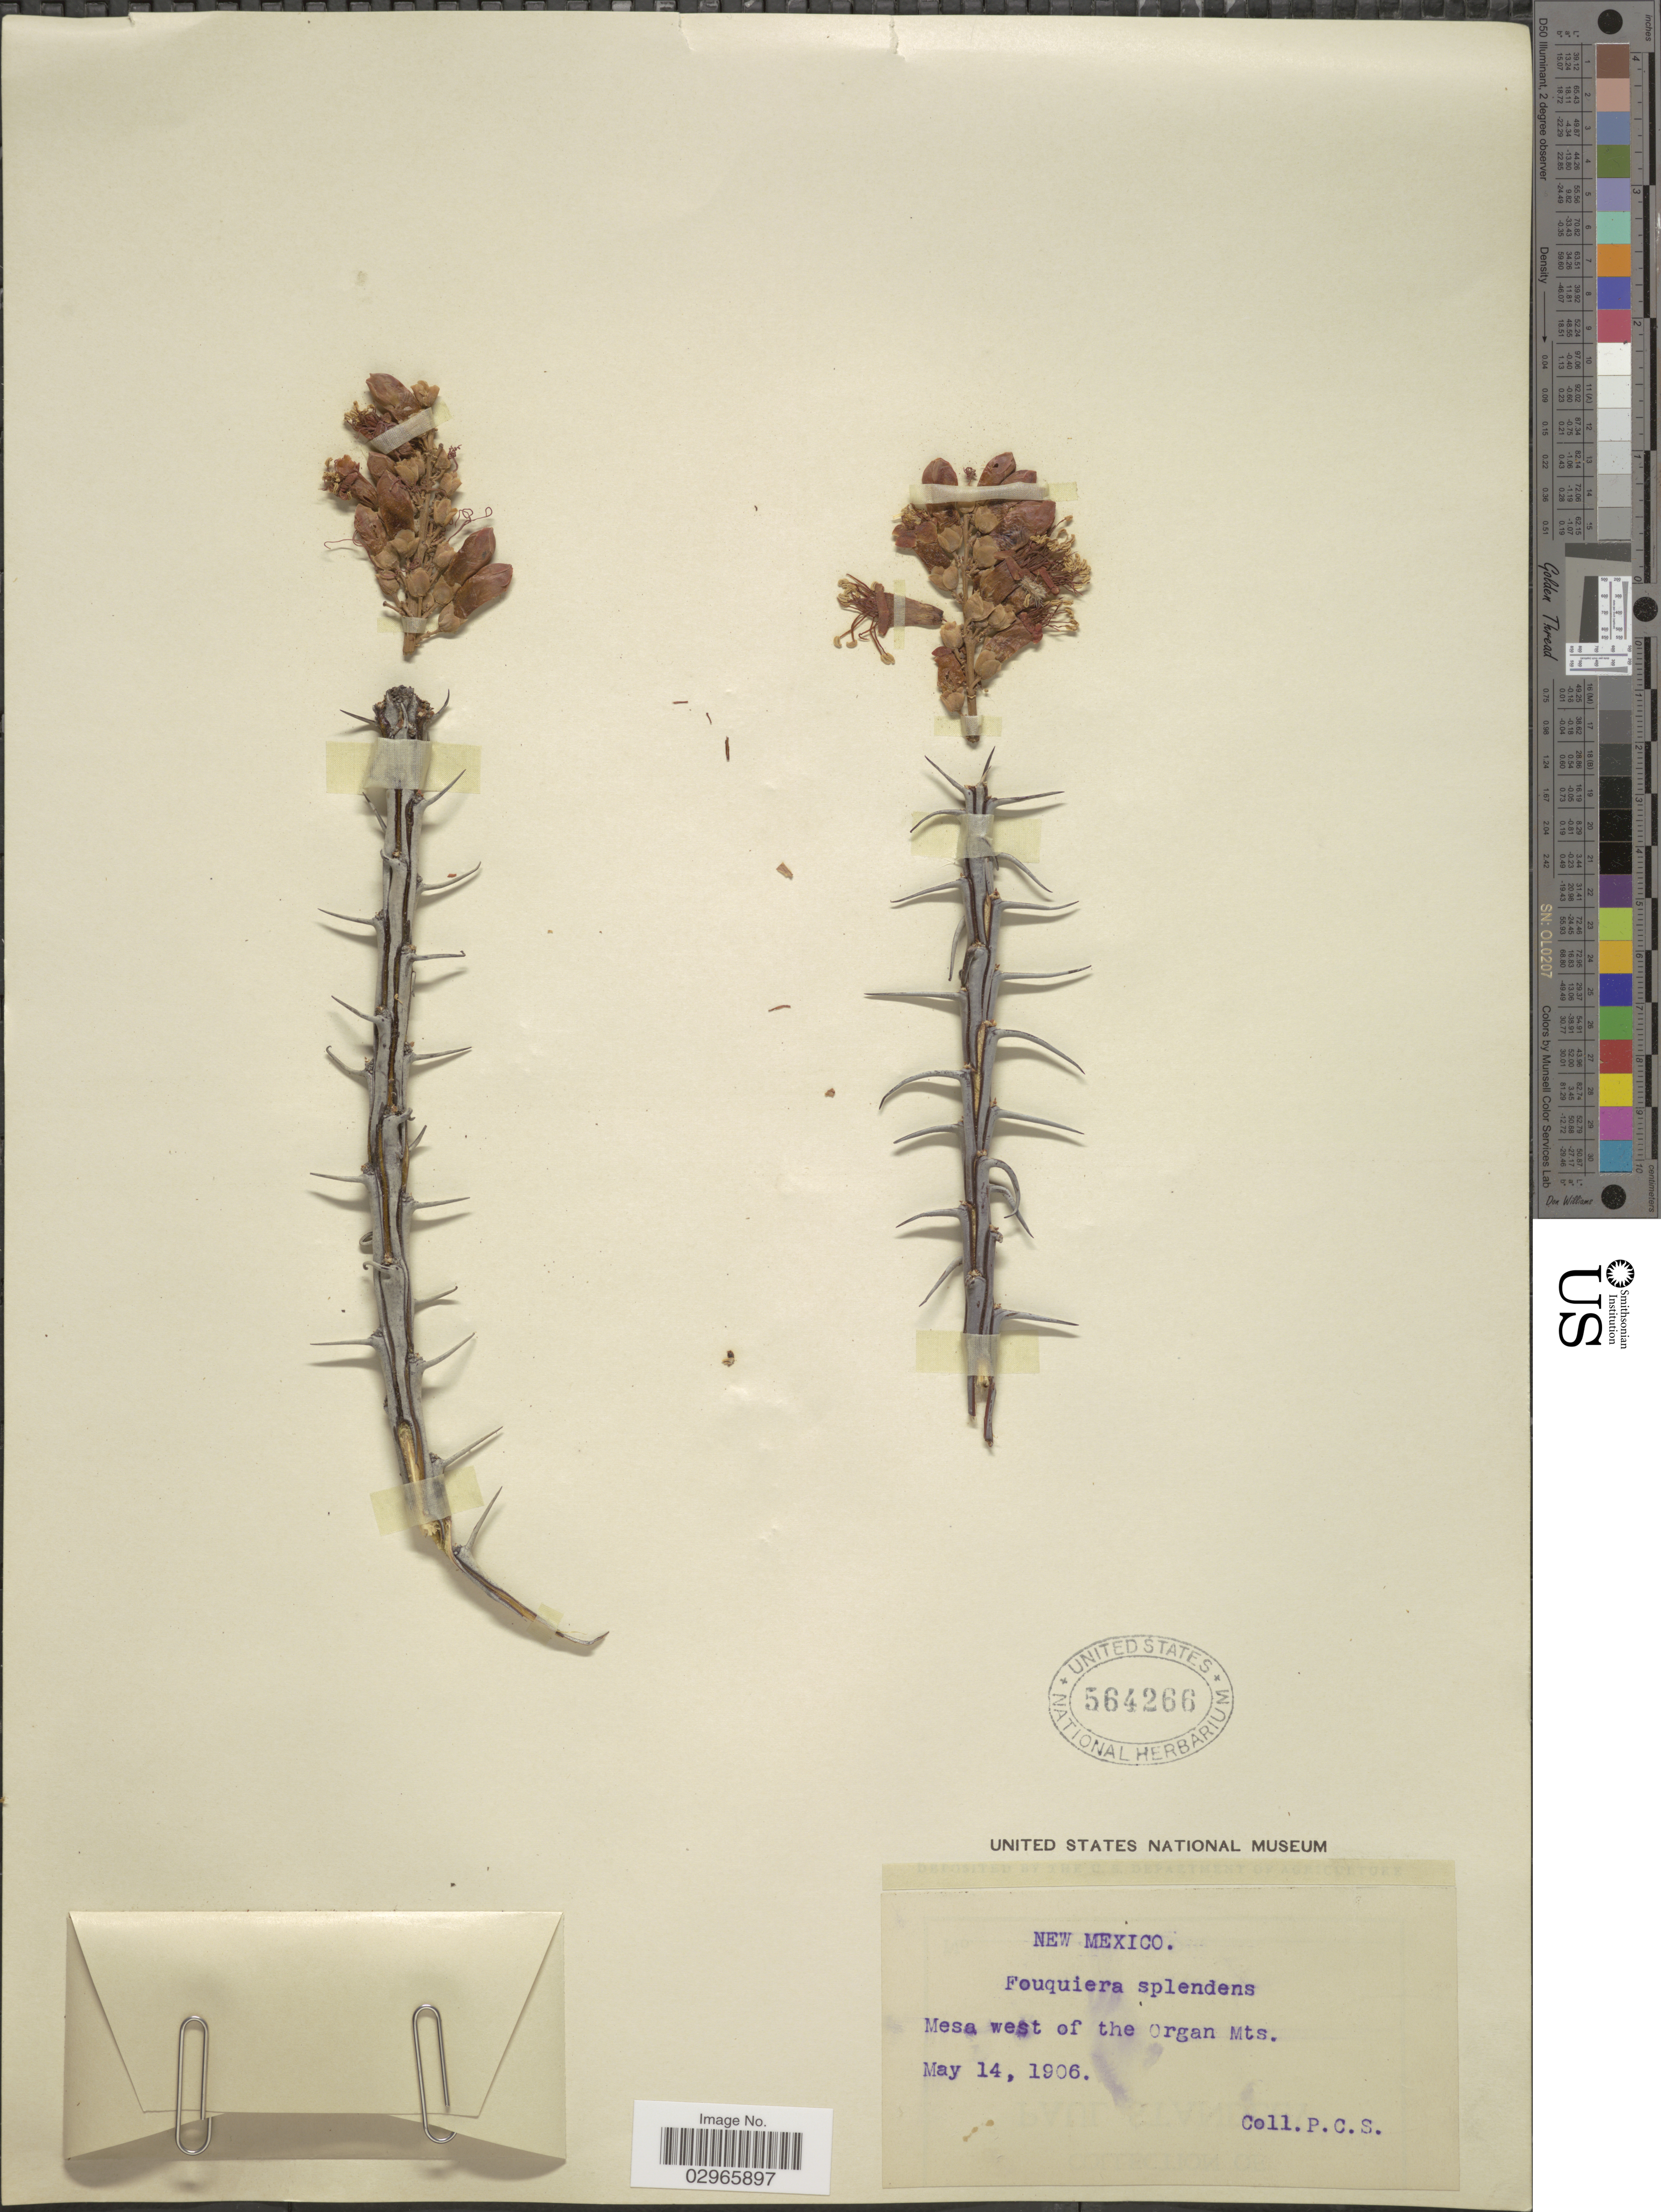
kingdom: Plantae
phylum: Tracheophyta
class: Magnoliopsida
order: Ericales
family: Fouquieriaceae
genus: Fouquieria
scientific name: Fouquieria splendens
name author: Engelm.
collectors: P. C. S.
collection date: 1906-05-14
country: United States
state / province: New Mexico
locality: Mesa west of the Organ Mts.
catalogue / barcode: US 564266